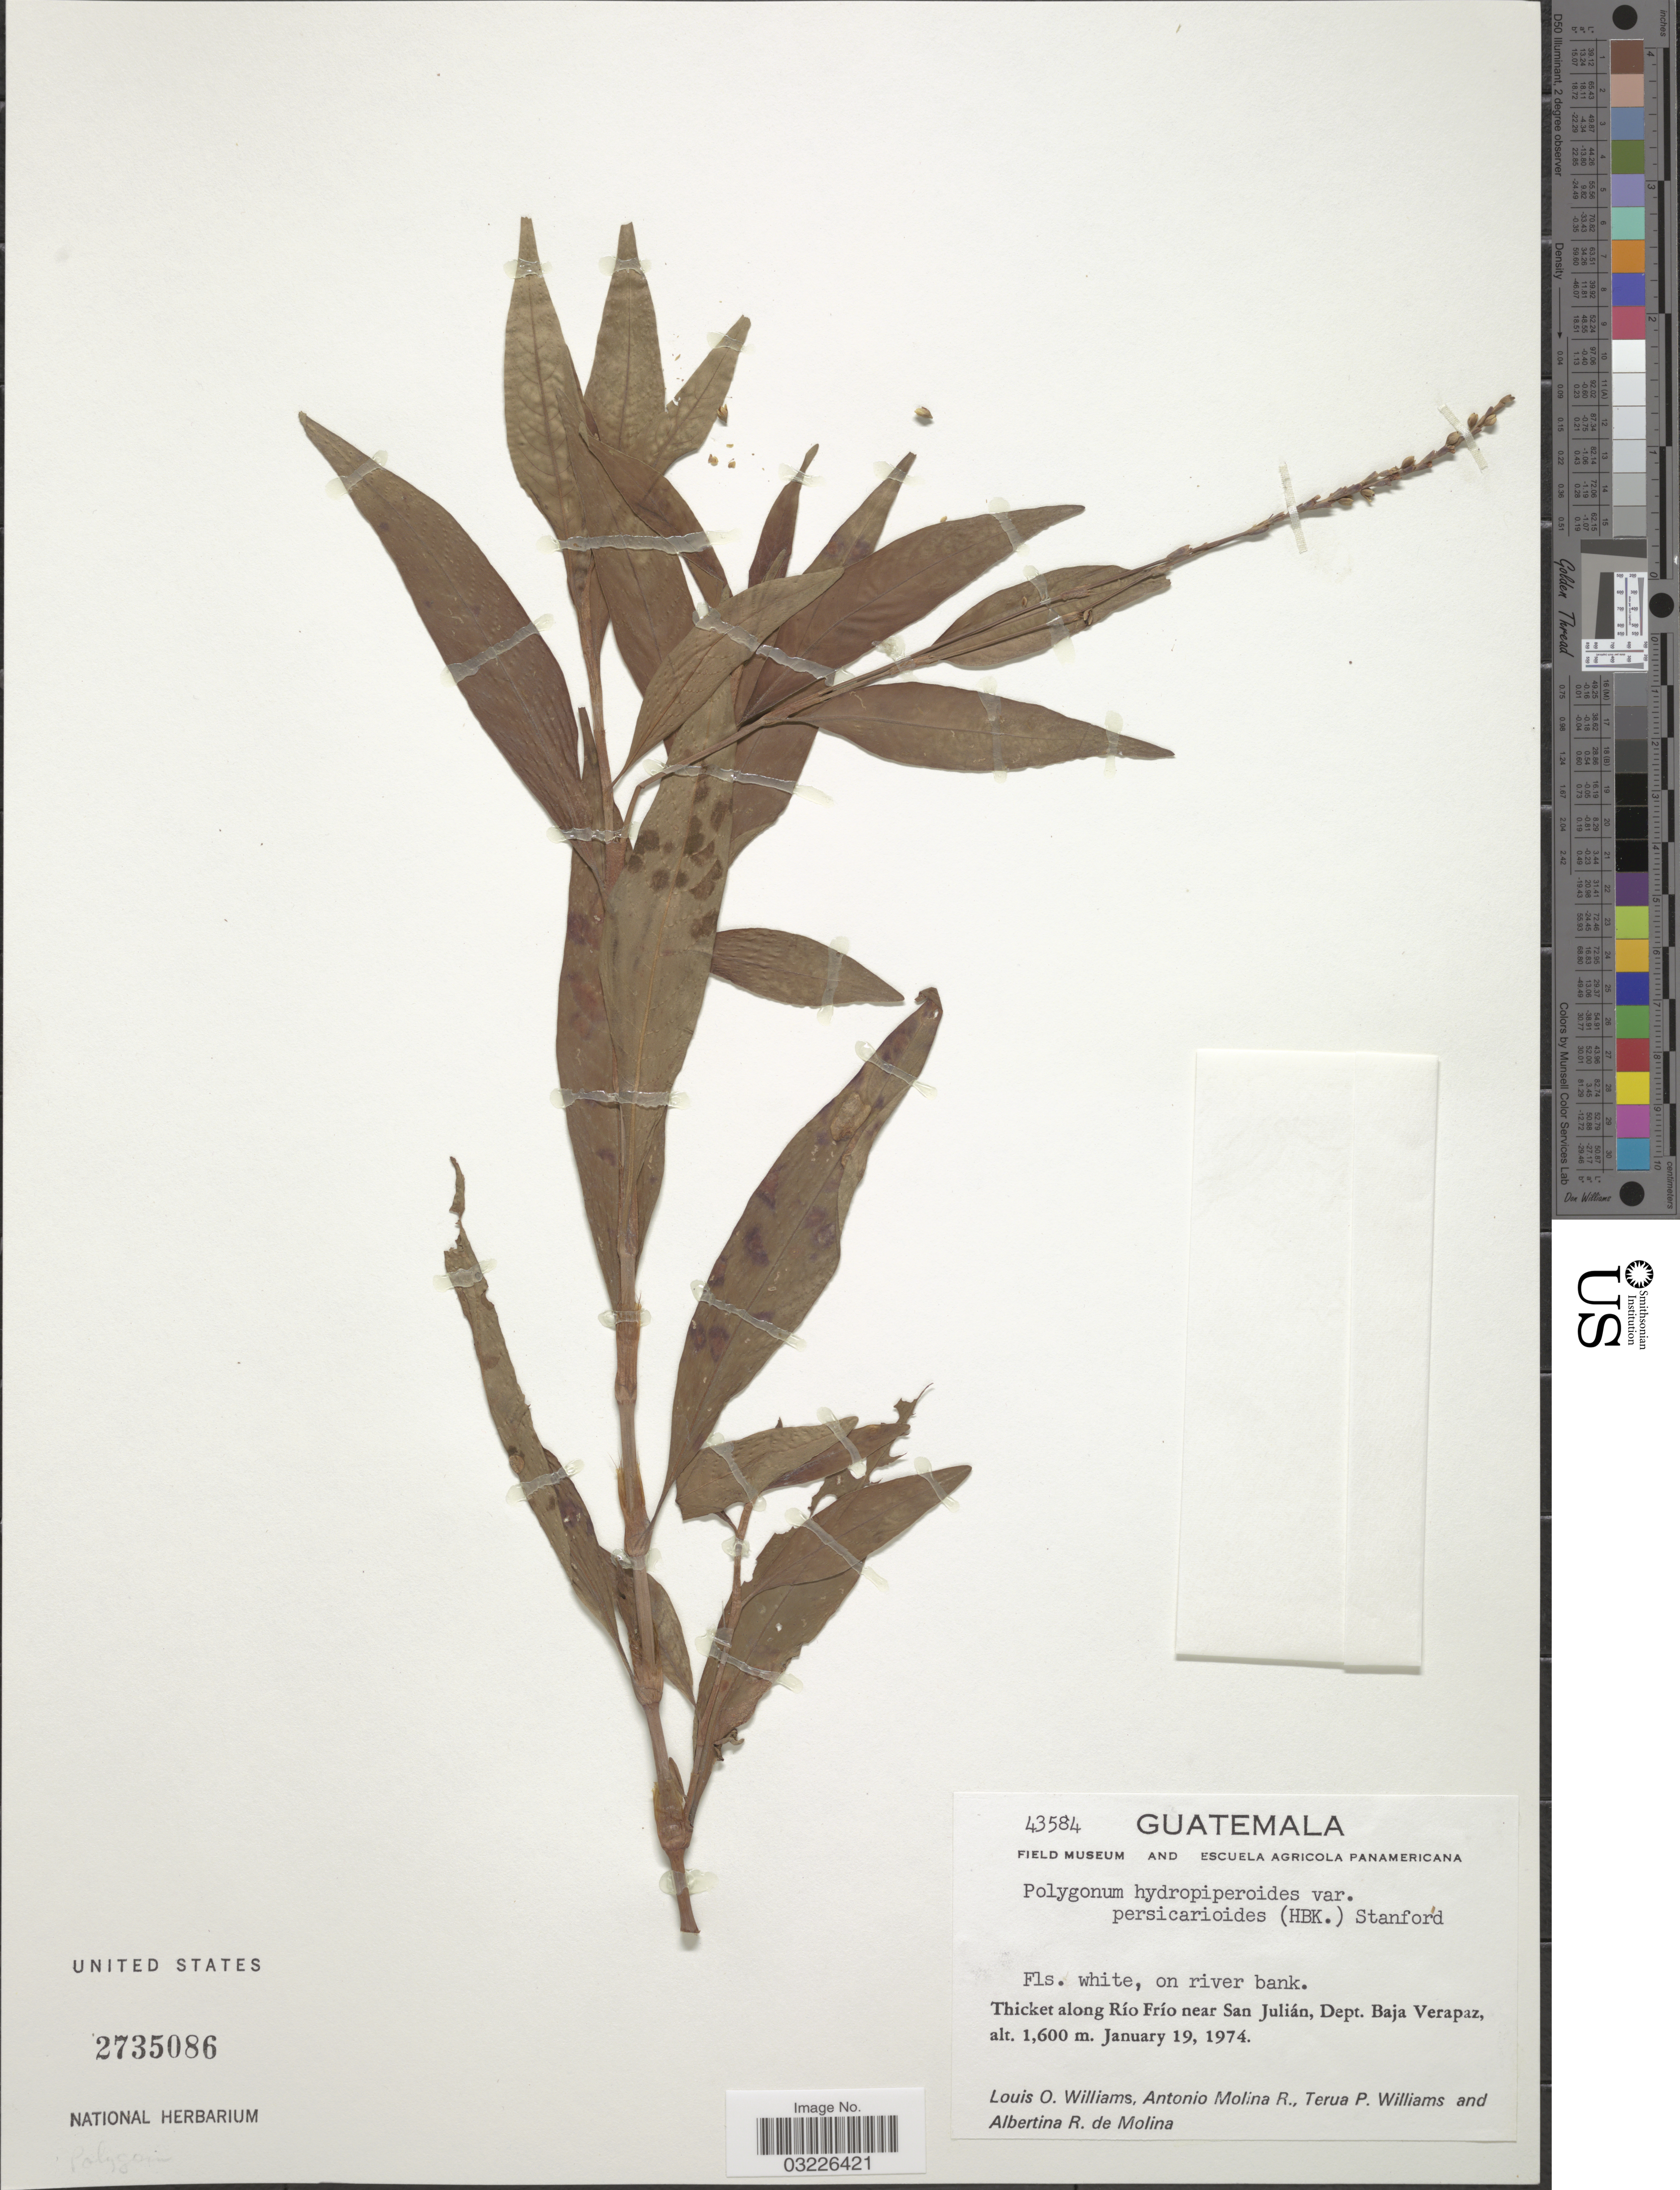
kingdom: Plantae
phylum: Tracheophyta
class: Magnoliopsida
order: Caryophyllales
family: Polygonaceae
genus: Polygonum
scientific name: Polygonum hydropiperoides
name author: Michx.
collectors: L. O. Williams, A. Molina R., T. Williams & A. R. Molina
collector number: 43584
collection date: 1974-01-19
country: Guatemala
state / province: Baja Verapaz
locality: Thicket along Río Frío near San Julián, Dept. Baja Verapaz.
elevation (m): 1600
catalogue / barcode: US 2735086